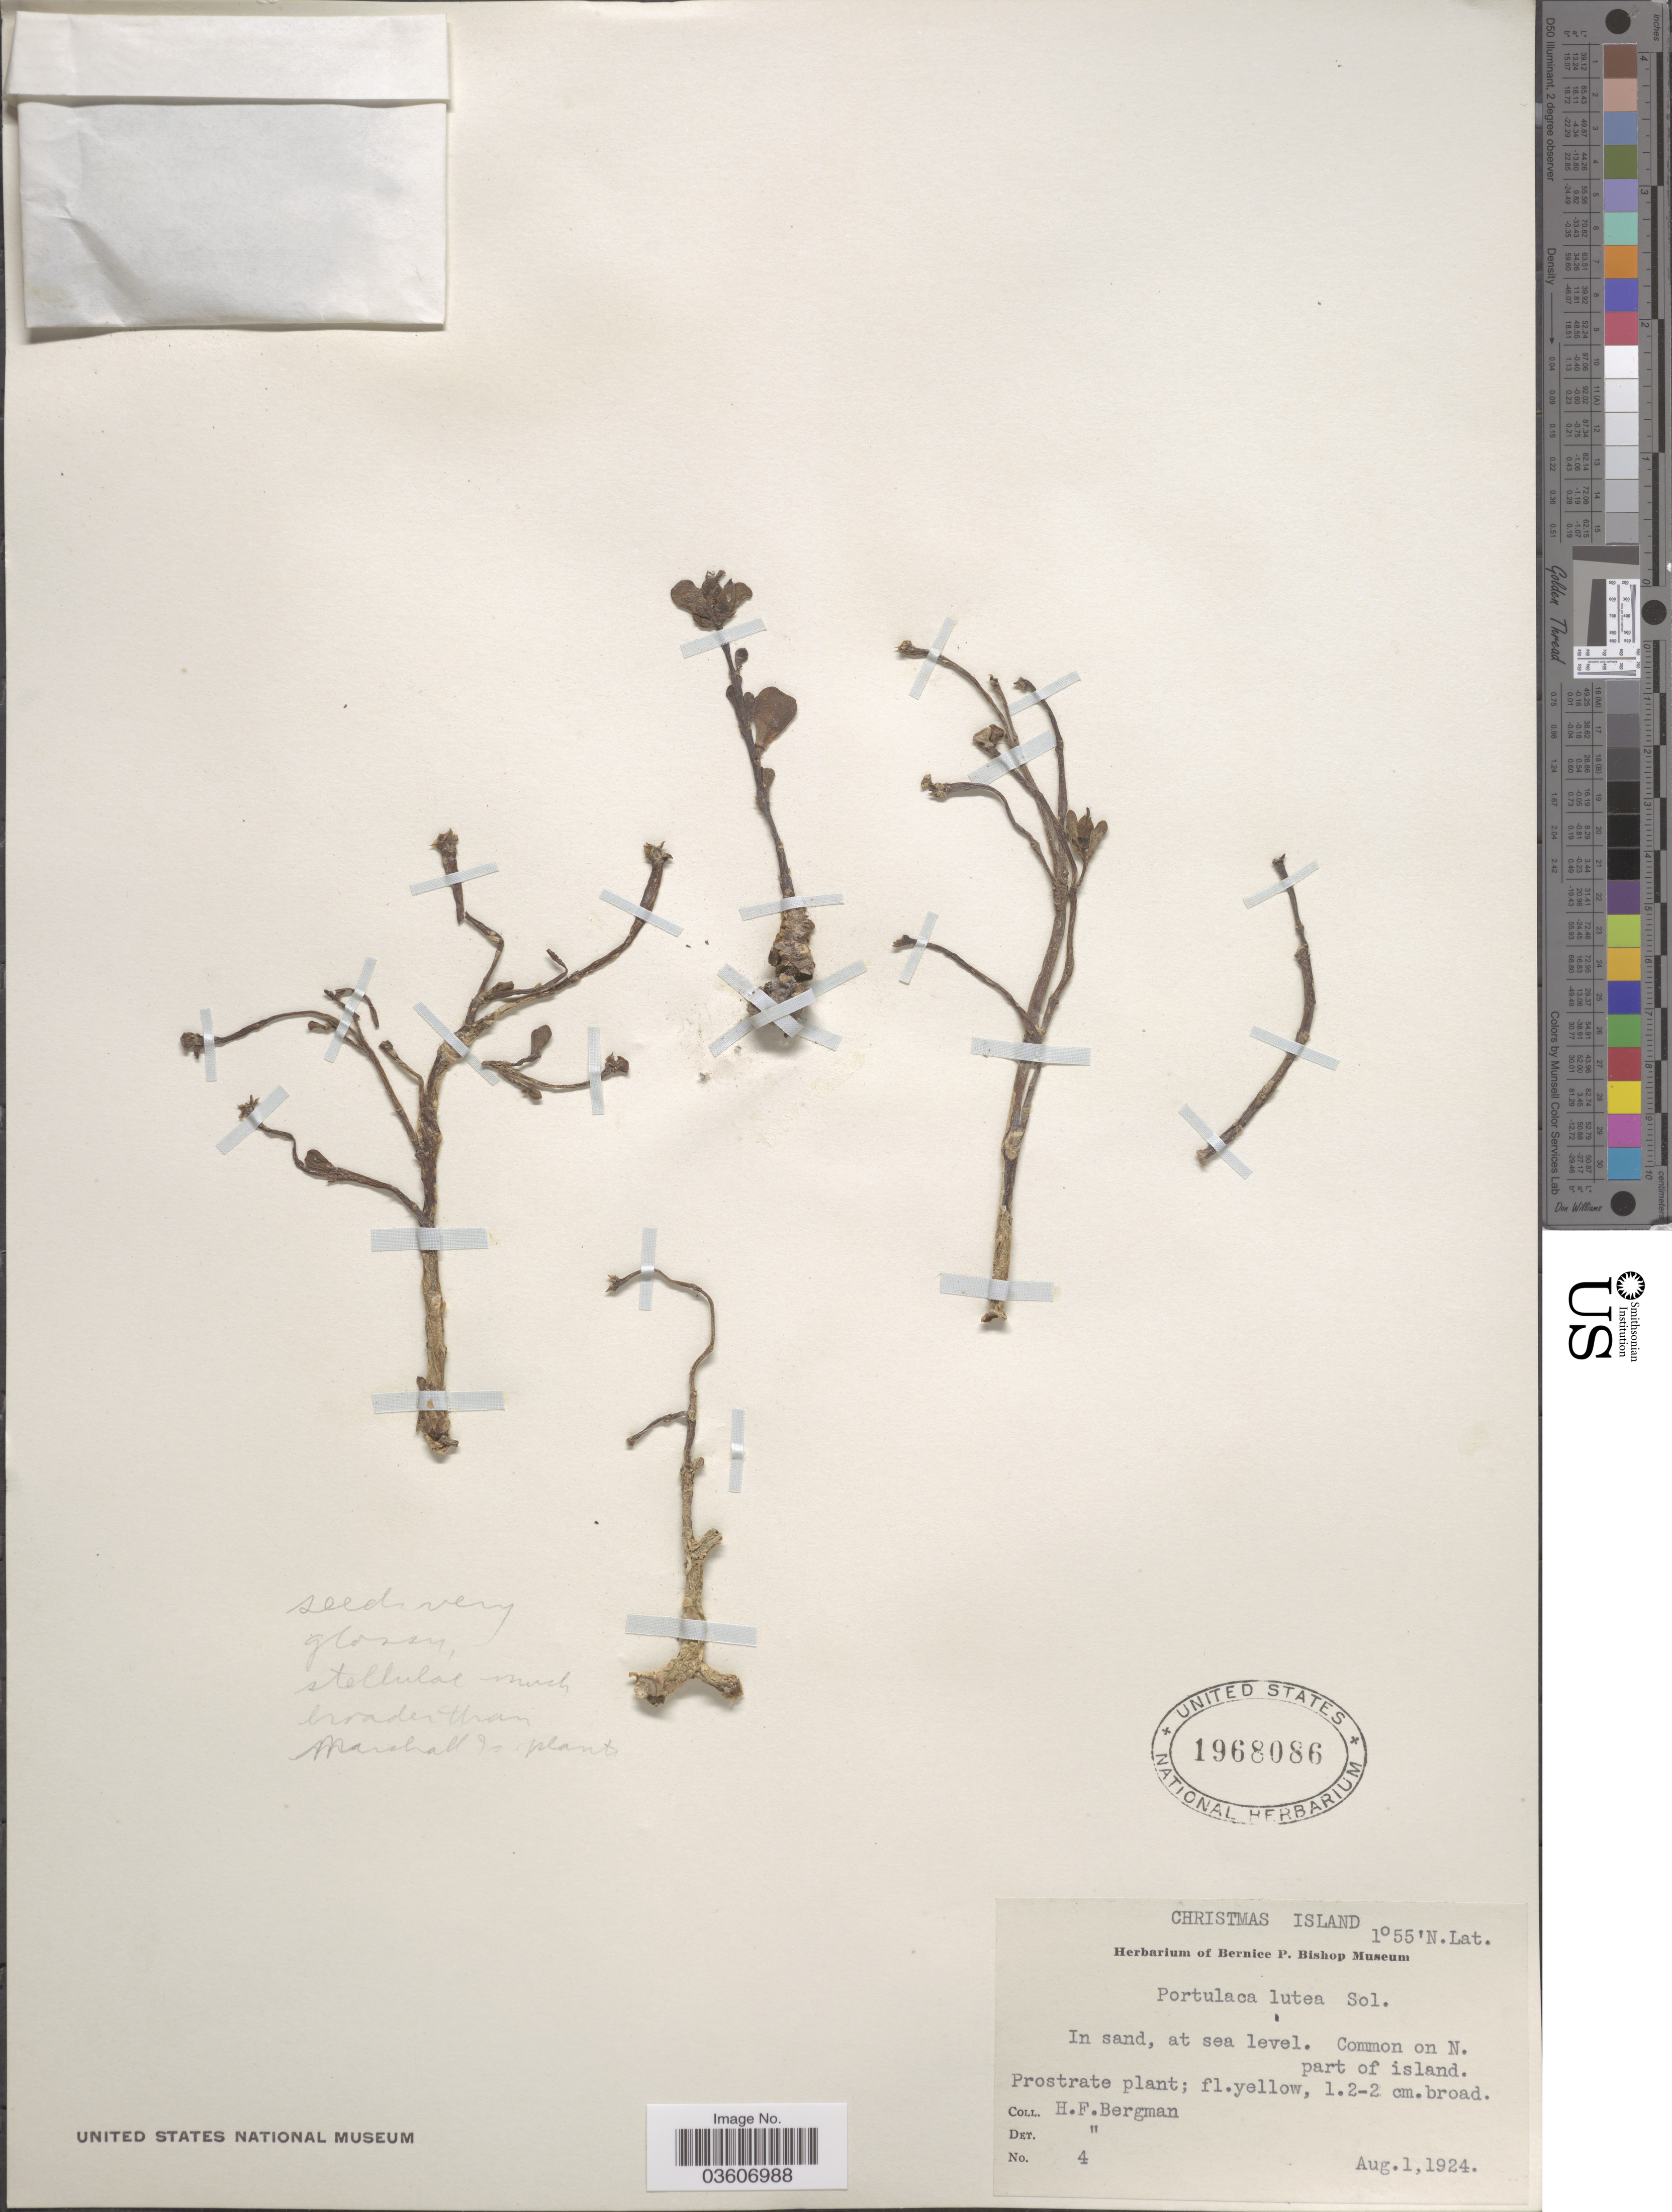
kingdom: Plantae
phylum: Tracheophyta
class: Magnoliopsida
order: Caryophyllales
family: Portulacaceae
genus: Portulaca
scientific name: Portulaca lutea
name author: Sol. ex G. Forst.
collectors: H. Bergman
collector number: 4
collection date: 1924-08-01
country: Kiribati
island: Kiritimati [Christmas] Atoll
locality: Christmas Island. Common on N. part of island.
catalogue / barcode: US 1968086